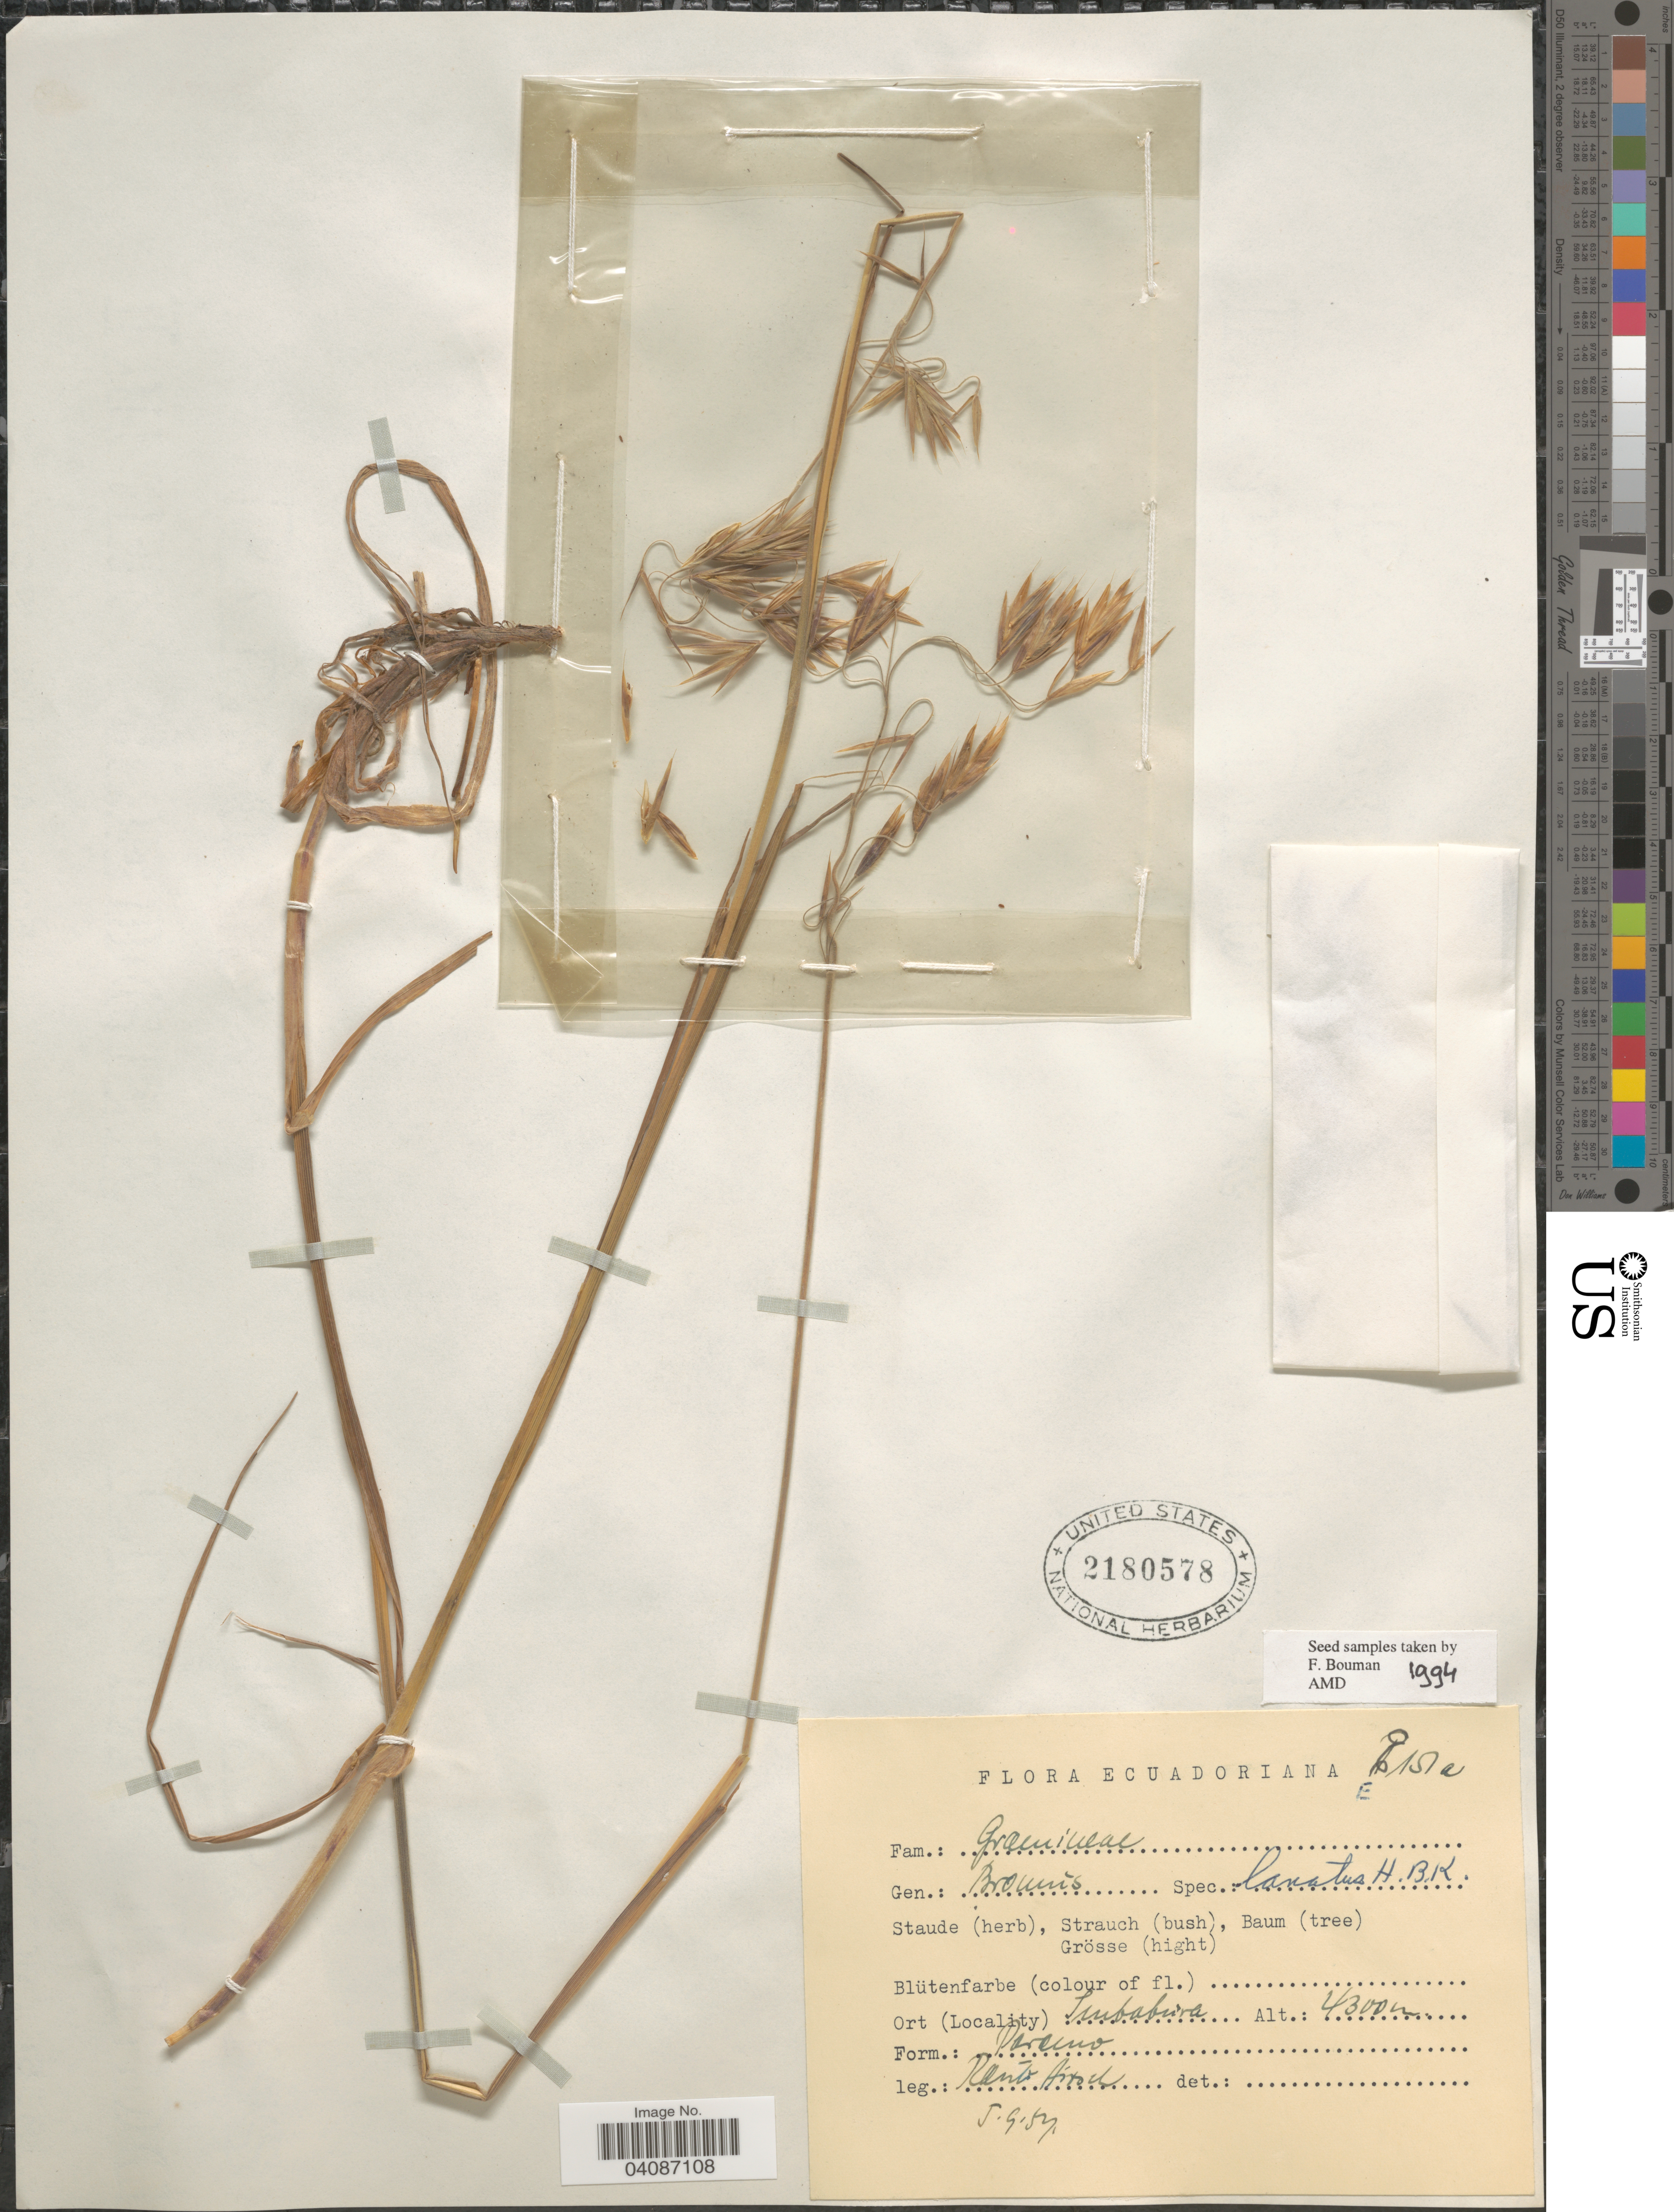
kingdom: Plantae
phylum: Tracheophyta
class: Liliopsida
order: Poales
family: Poaceae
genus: Bromus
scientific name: Bromus lanatus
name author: Kunth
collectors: W. Rauh & G. Hirsch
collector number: E151a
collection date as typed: Transcribed d/m/y: 5/9/57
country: Ecuador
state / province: Imbabura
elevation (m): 4300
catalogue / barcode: US 2180578